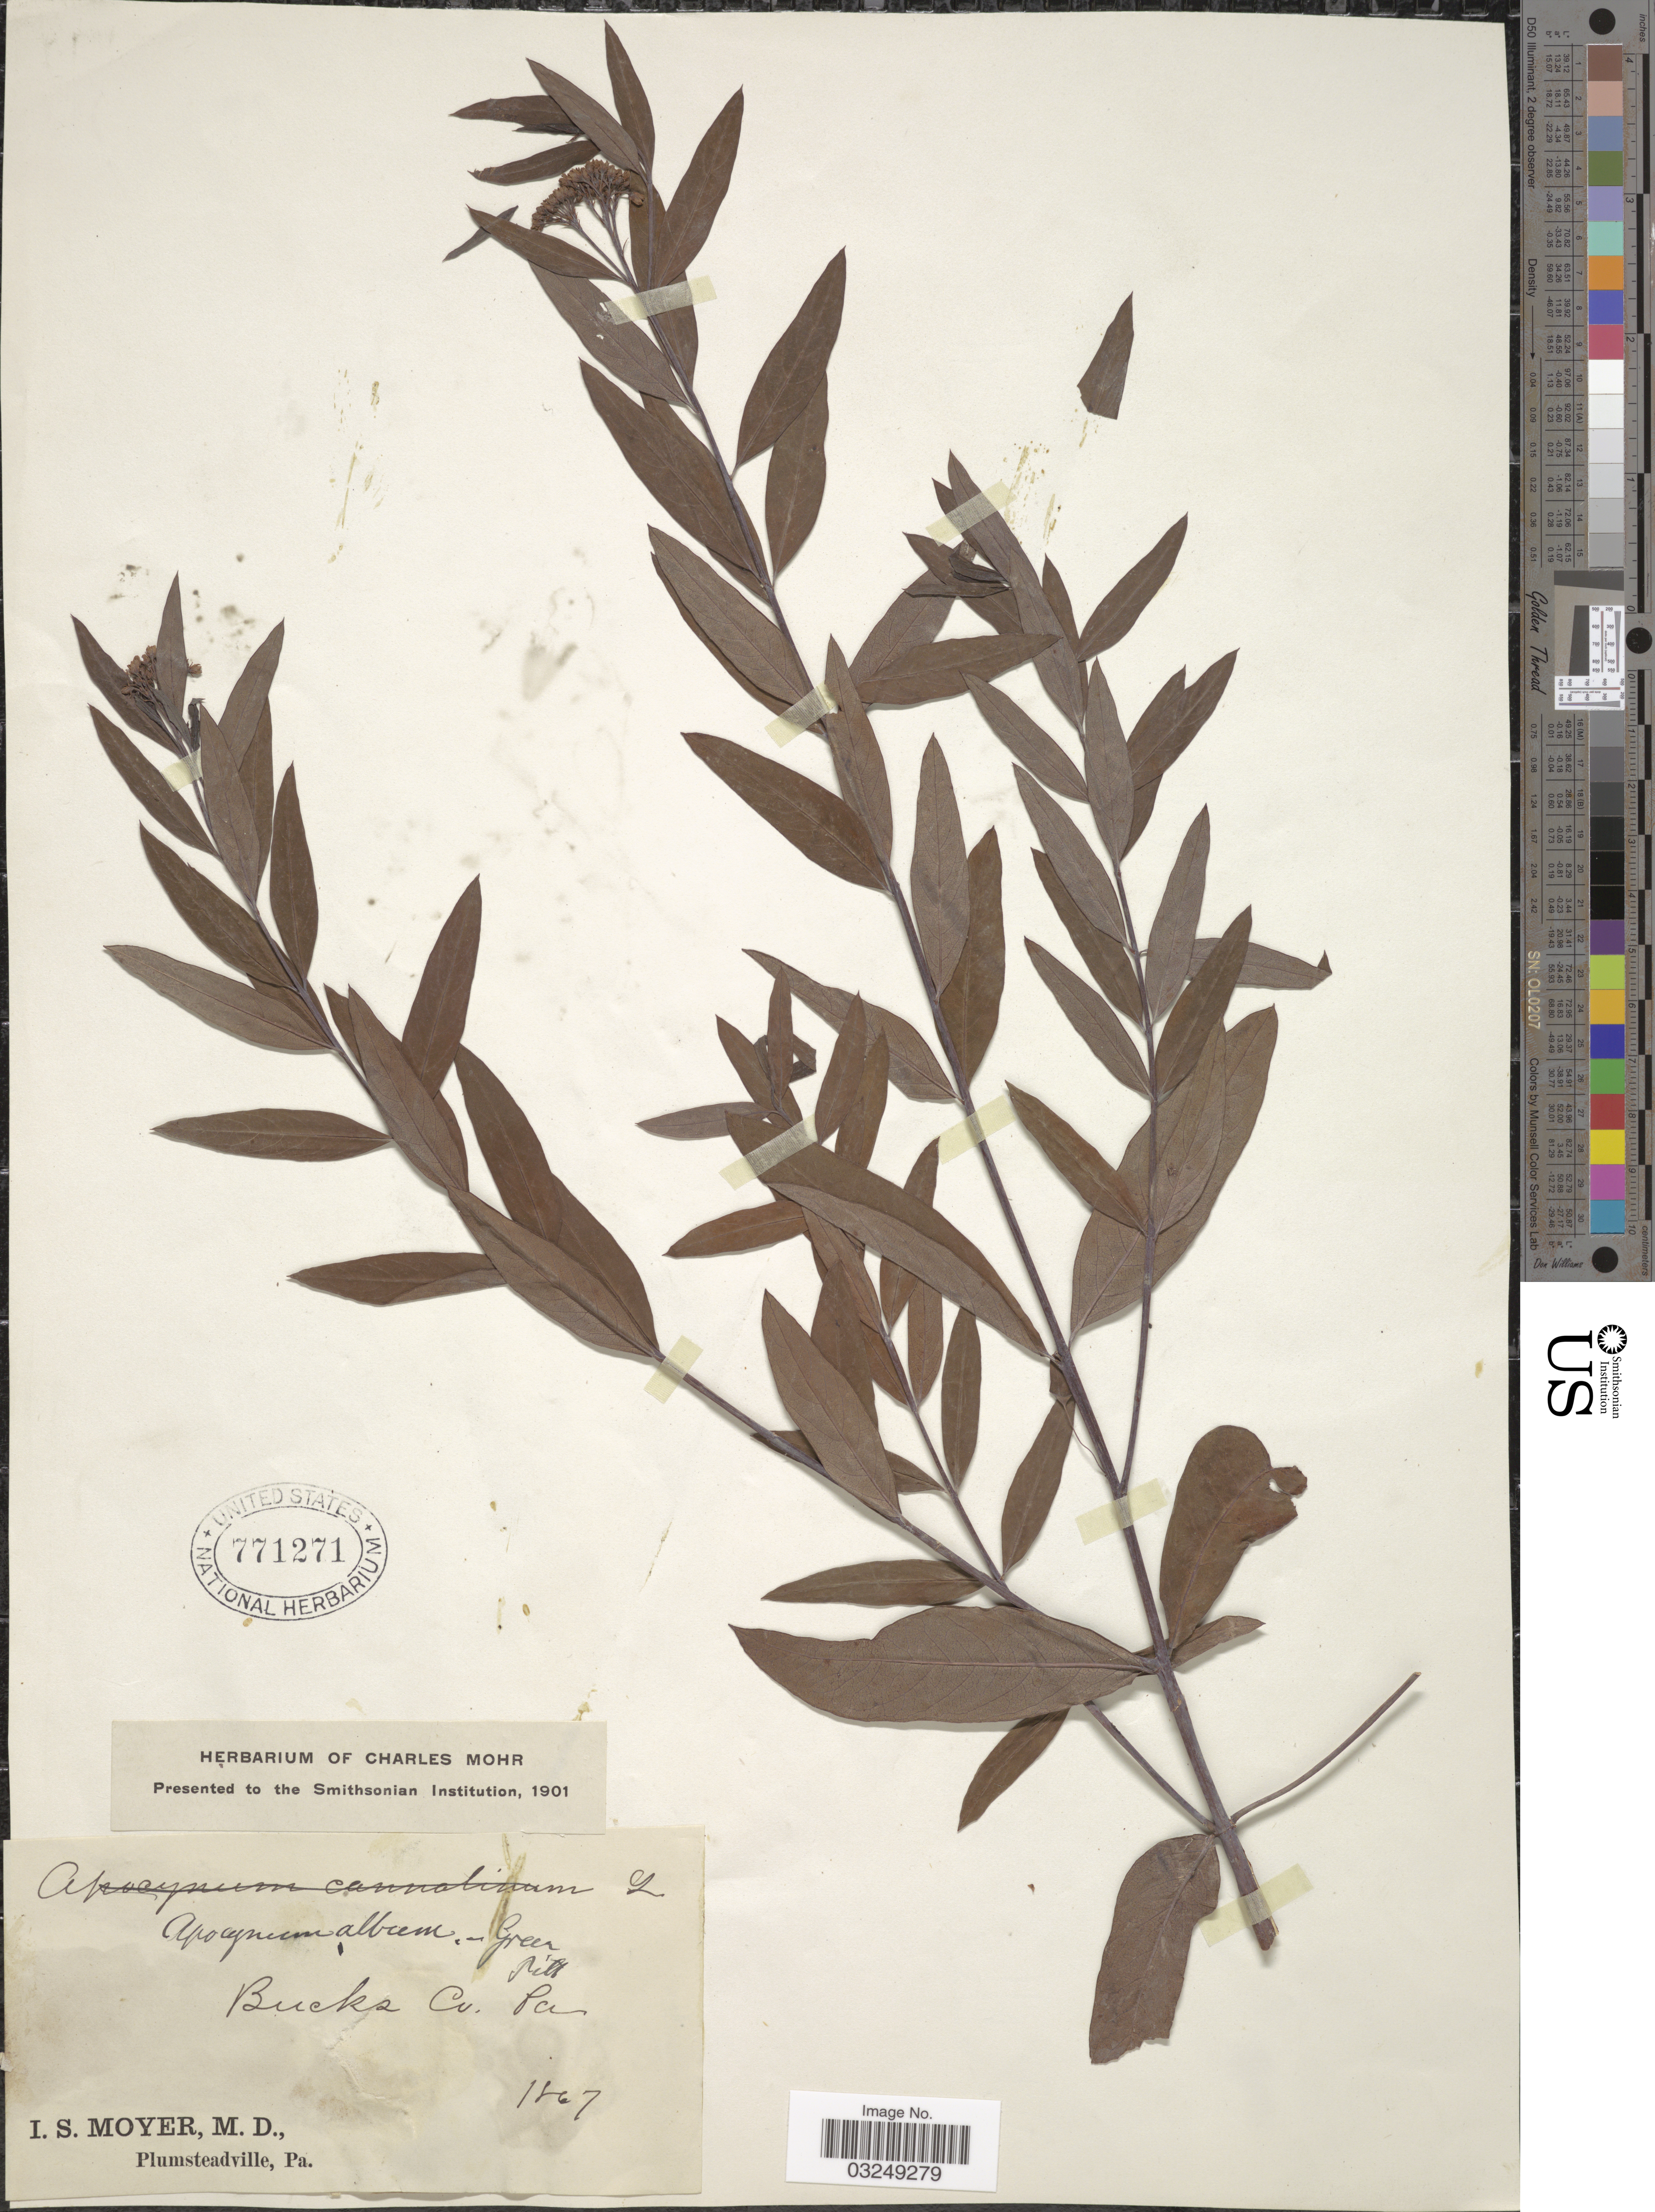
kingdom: Plantae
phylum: Tracheophyta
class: Magnoliopsida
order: Gentianales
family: Apocynaceae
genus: Apocynum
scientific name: Apocynum album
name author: Greene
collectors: I. S. Moyer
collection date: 1867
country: United States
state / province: Pennsylvania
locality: Bucks Co. Pa.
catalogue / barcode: US 771271